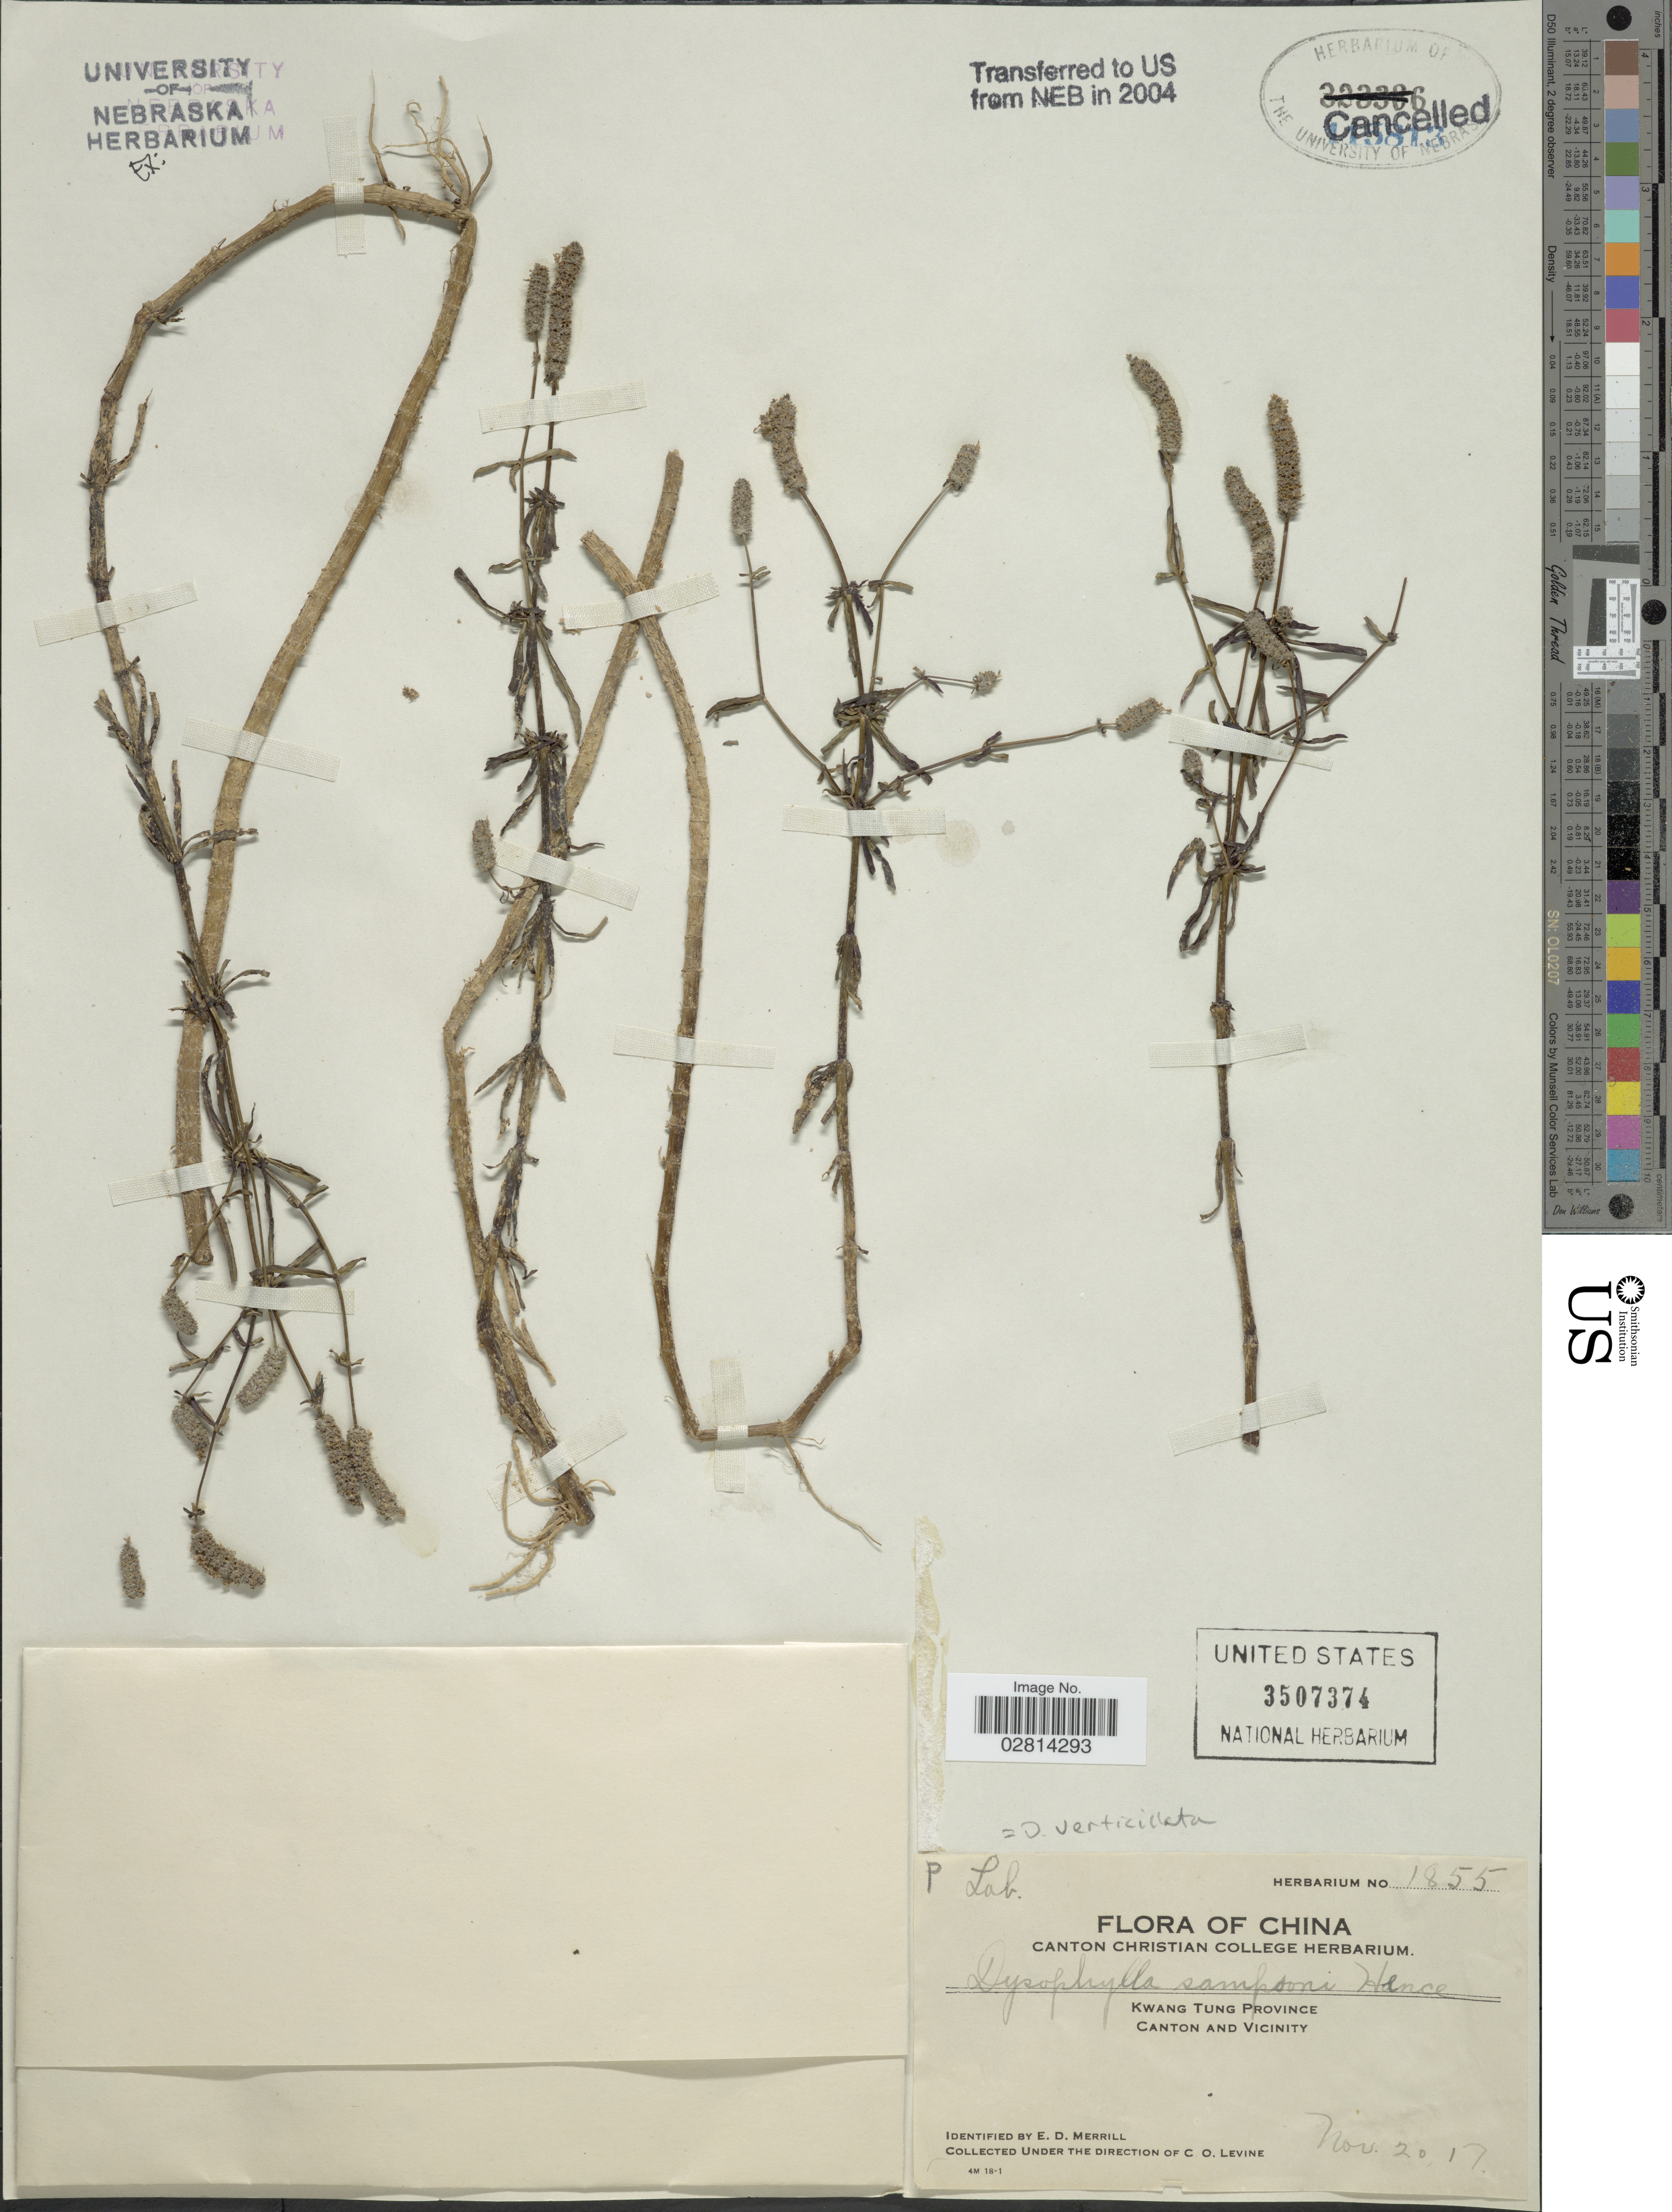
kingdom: Plantae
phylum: Tracheophyta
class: Magnoliopsida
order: Lamiales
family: Lamiaceae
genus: Pogostemon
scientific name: Pogostemon stellatus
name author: (Lour.) Kuntze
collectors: C. O. Levine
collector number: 1855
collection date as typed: Transcribed d/m/y: 20/11/17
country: China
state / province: Guangdong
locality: Kwang Tung Province. Canton and vicinity.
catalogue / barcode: US 3507374